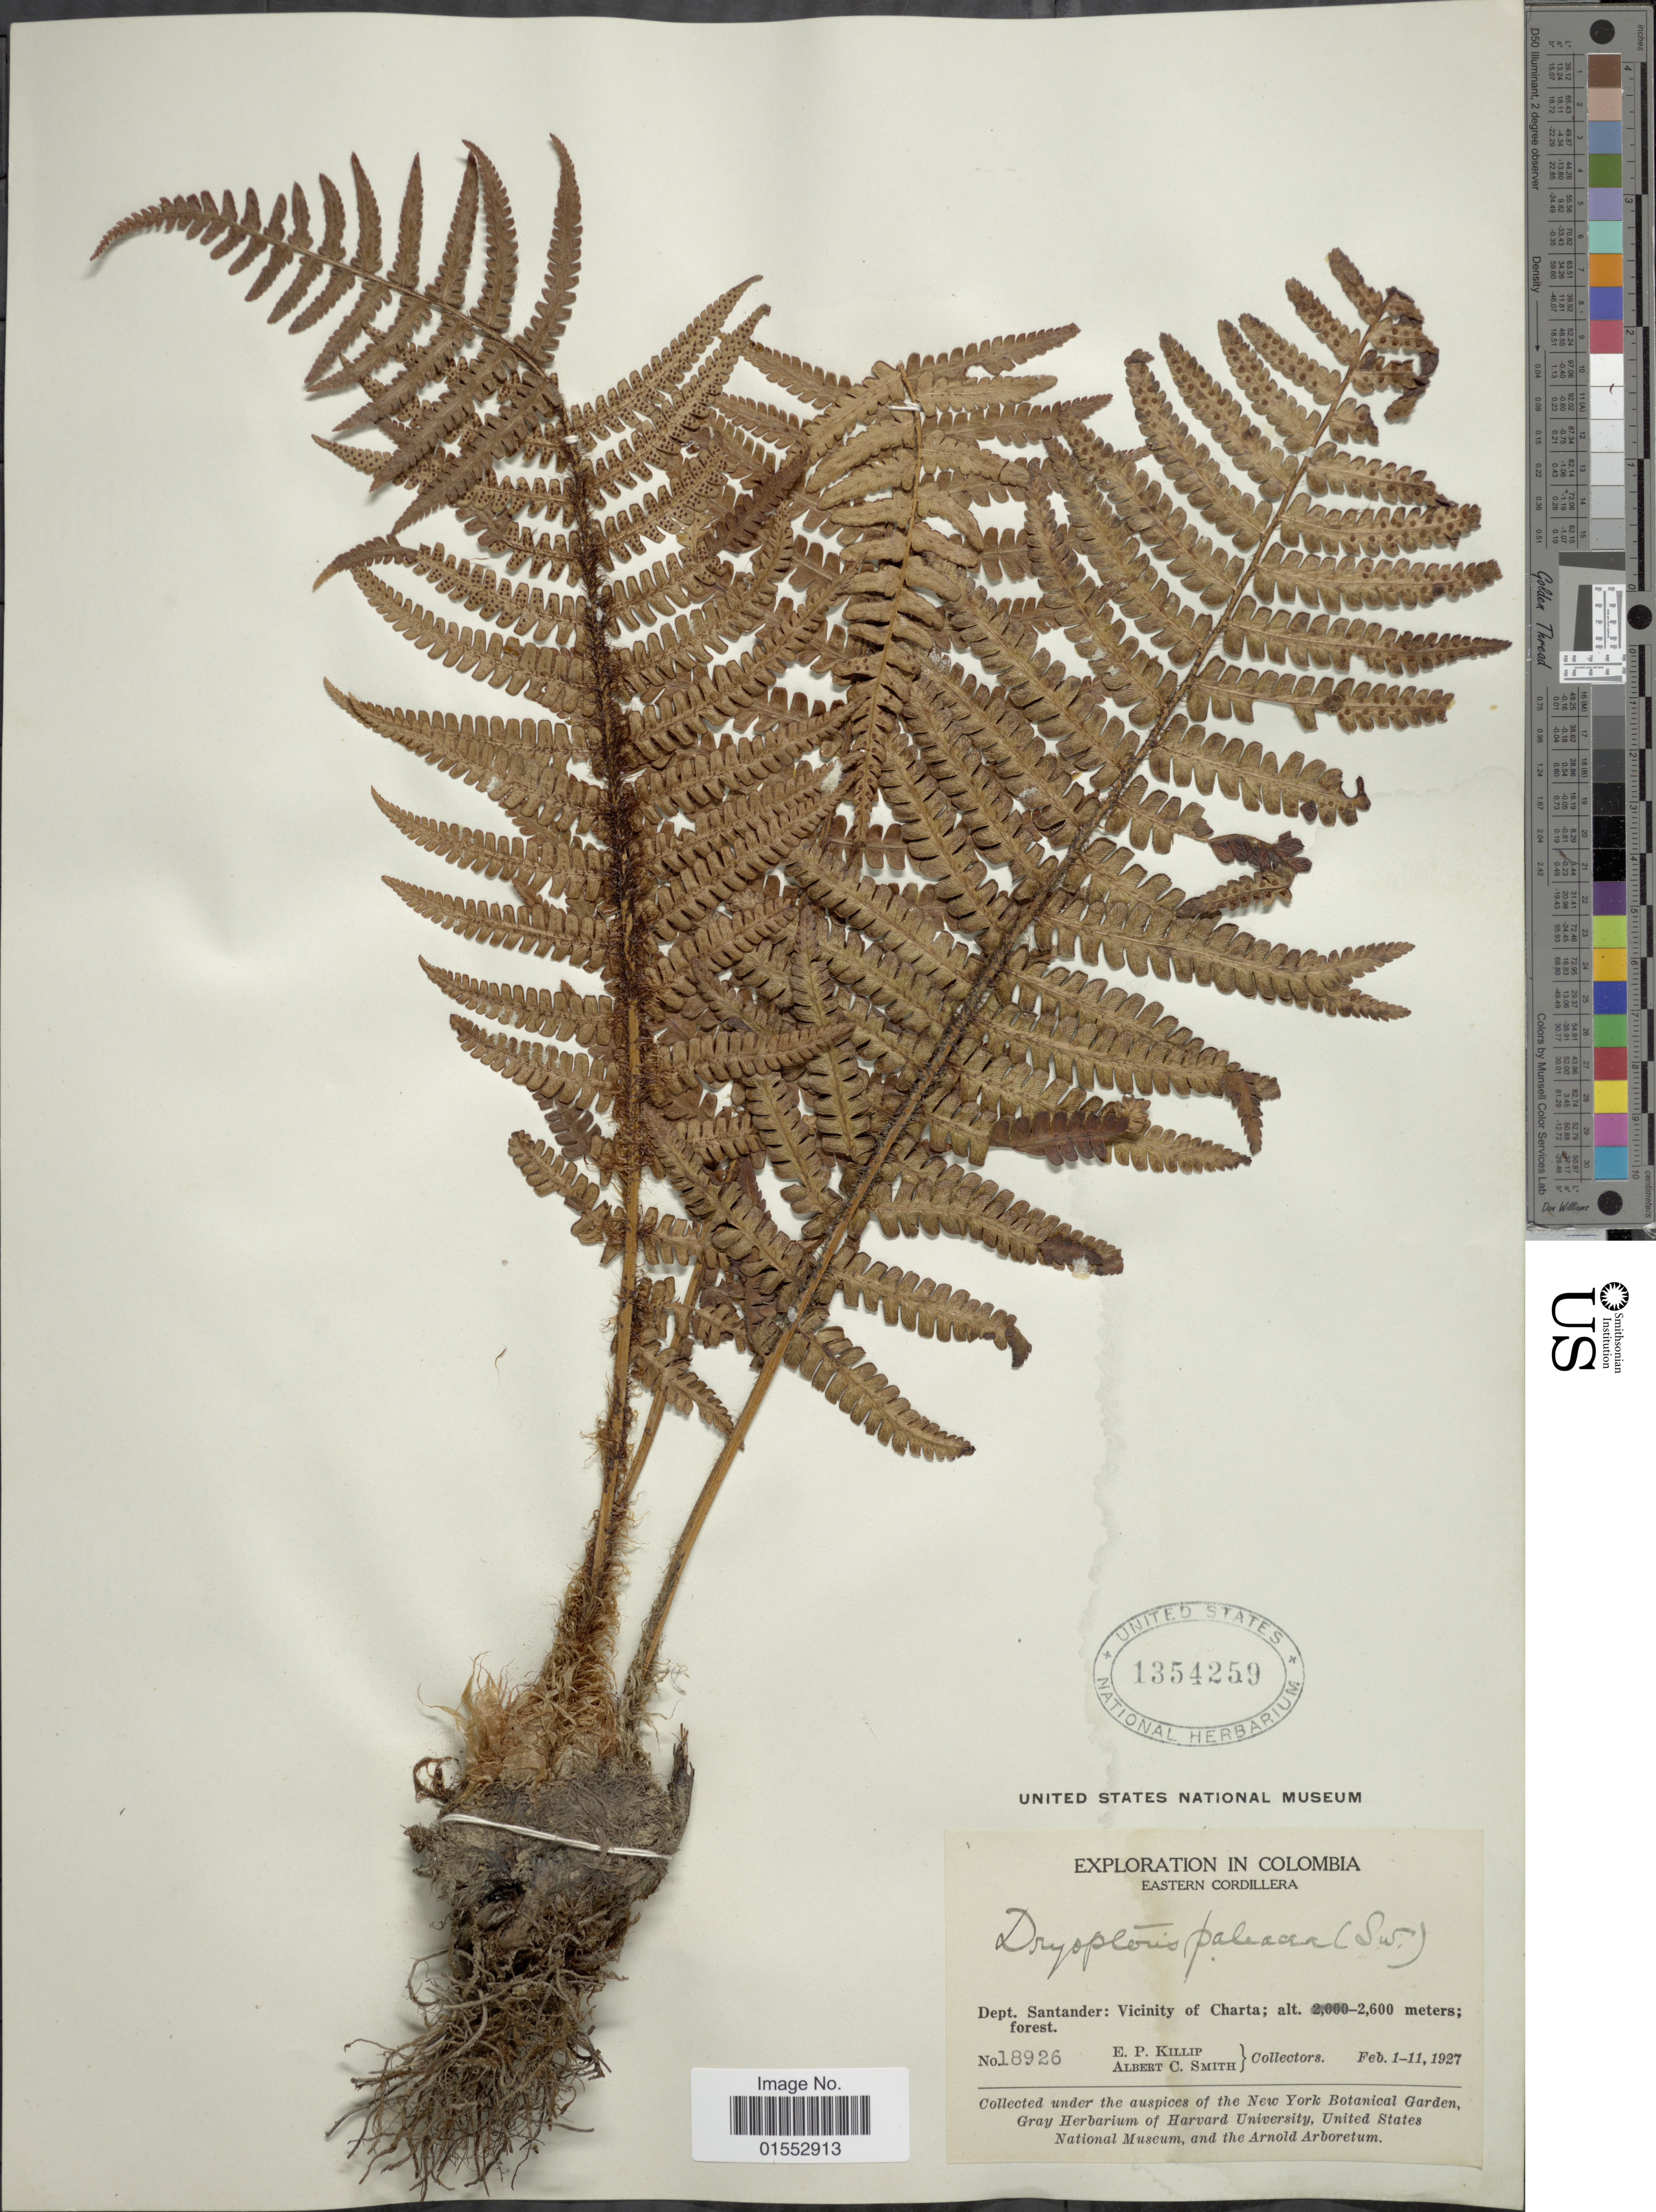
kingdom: Plantae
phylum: Tracheophyta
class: Polypodiopsida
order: Polypodiales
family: Dryopteridaceae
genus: Dryopteris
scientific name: Dryopteris wallichiana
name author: (Spreng.) Hyl.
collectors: E. P. Killip & A. C. Smith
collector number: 18926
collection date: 1927-02-01/1927-02-11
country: Colombia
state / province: Santander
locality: Eastern Cordillera. Dept. Santander: Vicinity of Charta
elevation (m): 2600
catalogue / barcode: US 1354259